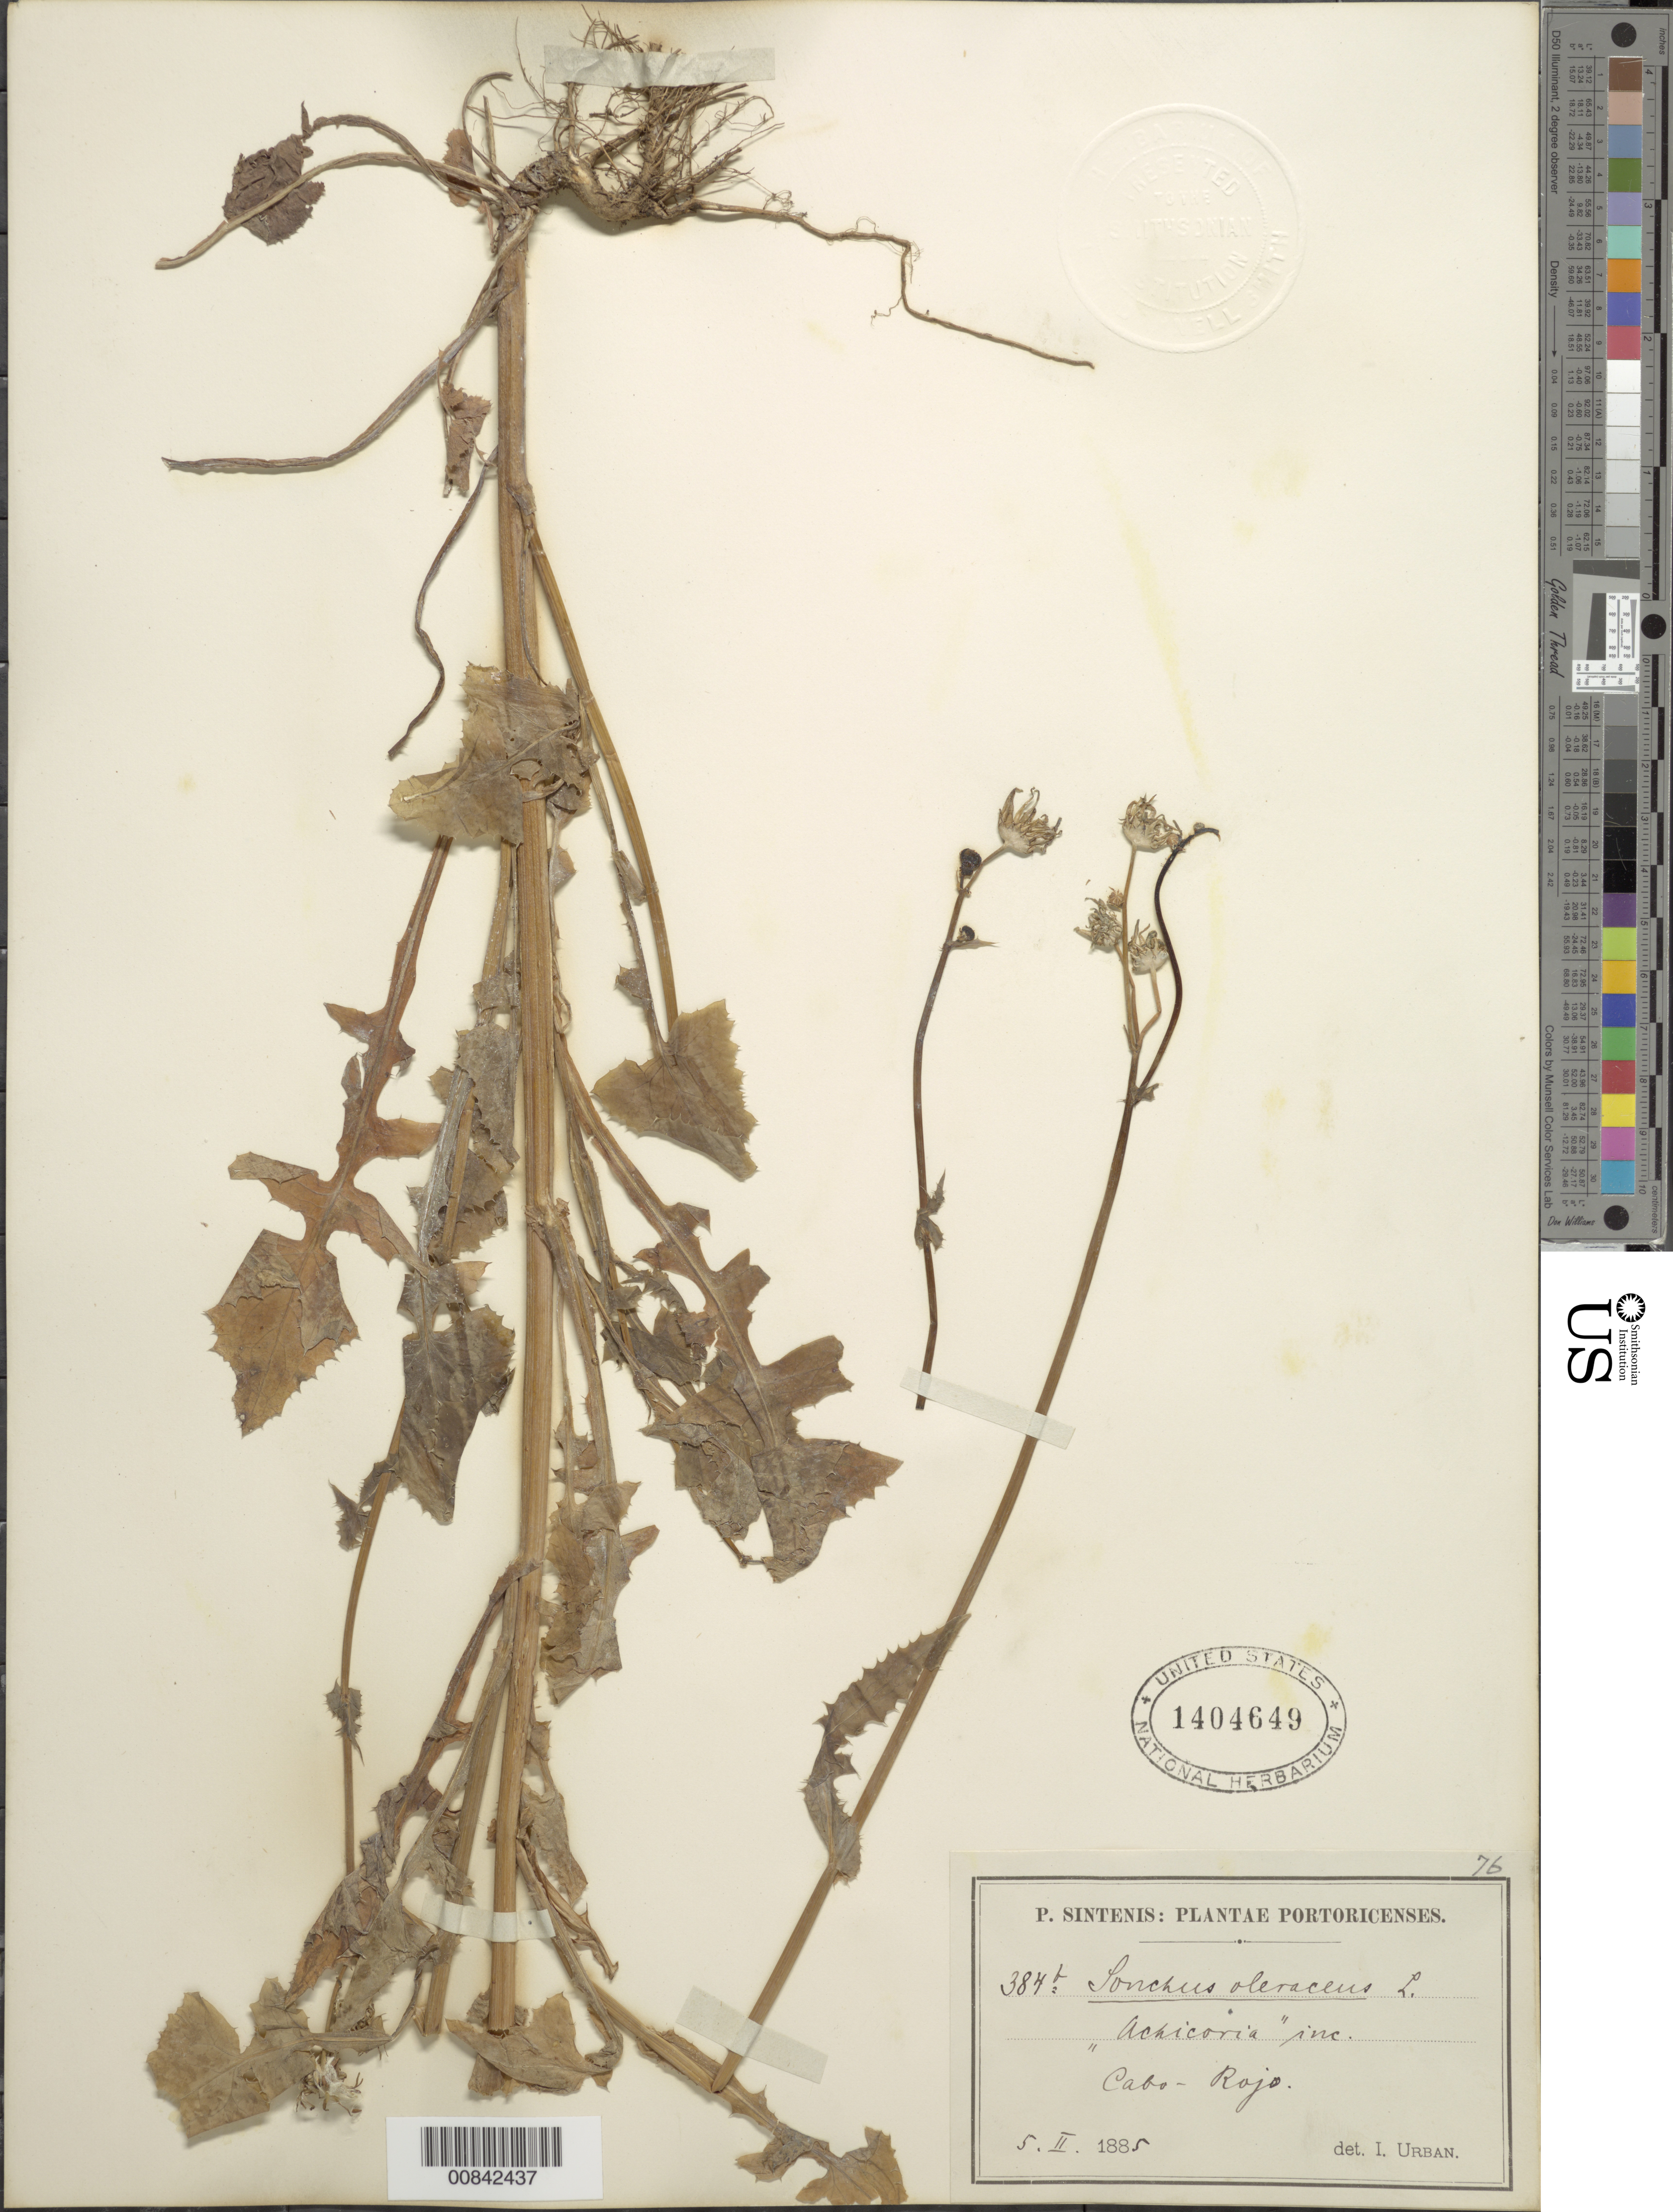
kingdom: Plantae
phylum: Tracheophyta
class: Magnoliopsida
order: Asterales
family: Asteraceae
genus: Sonchus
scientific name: Sonchus oleraceus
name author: L.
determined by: Urban, Ignatz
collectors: P. Sintenis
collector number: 384b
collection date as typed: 05 Feb 1885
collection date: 1885-02-05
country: Puerto Rico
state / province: Cabo Rojo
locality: Cabo-Rojo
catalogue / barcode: US 1404649